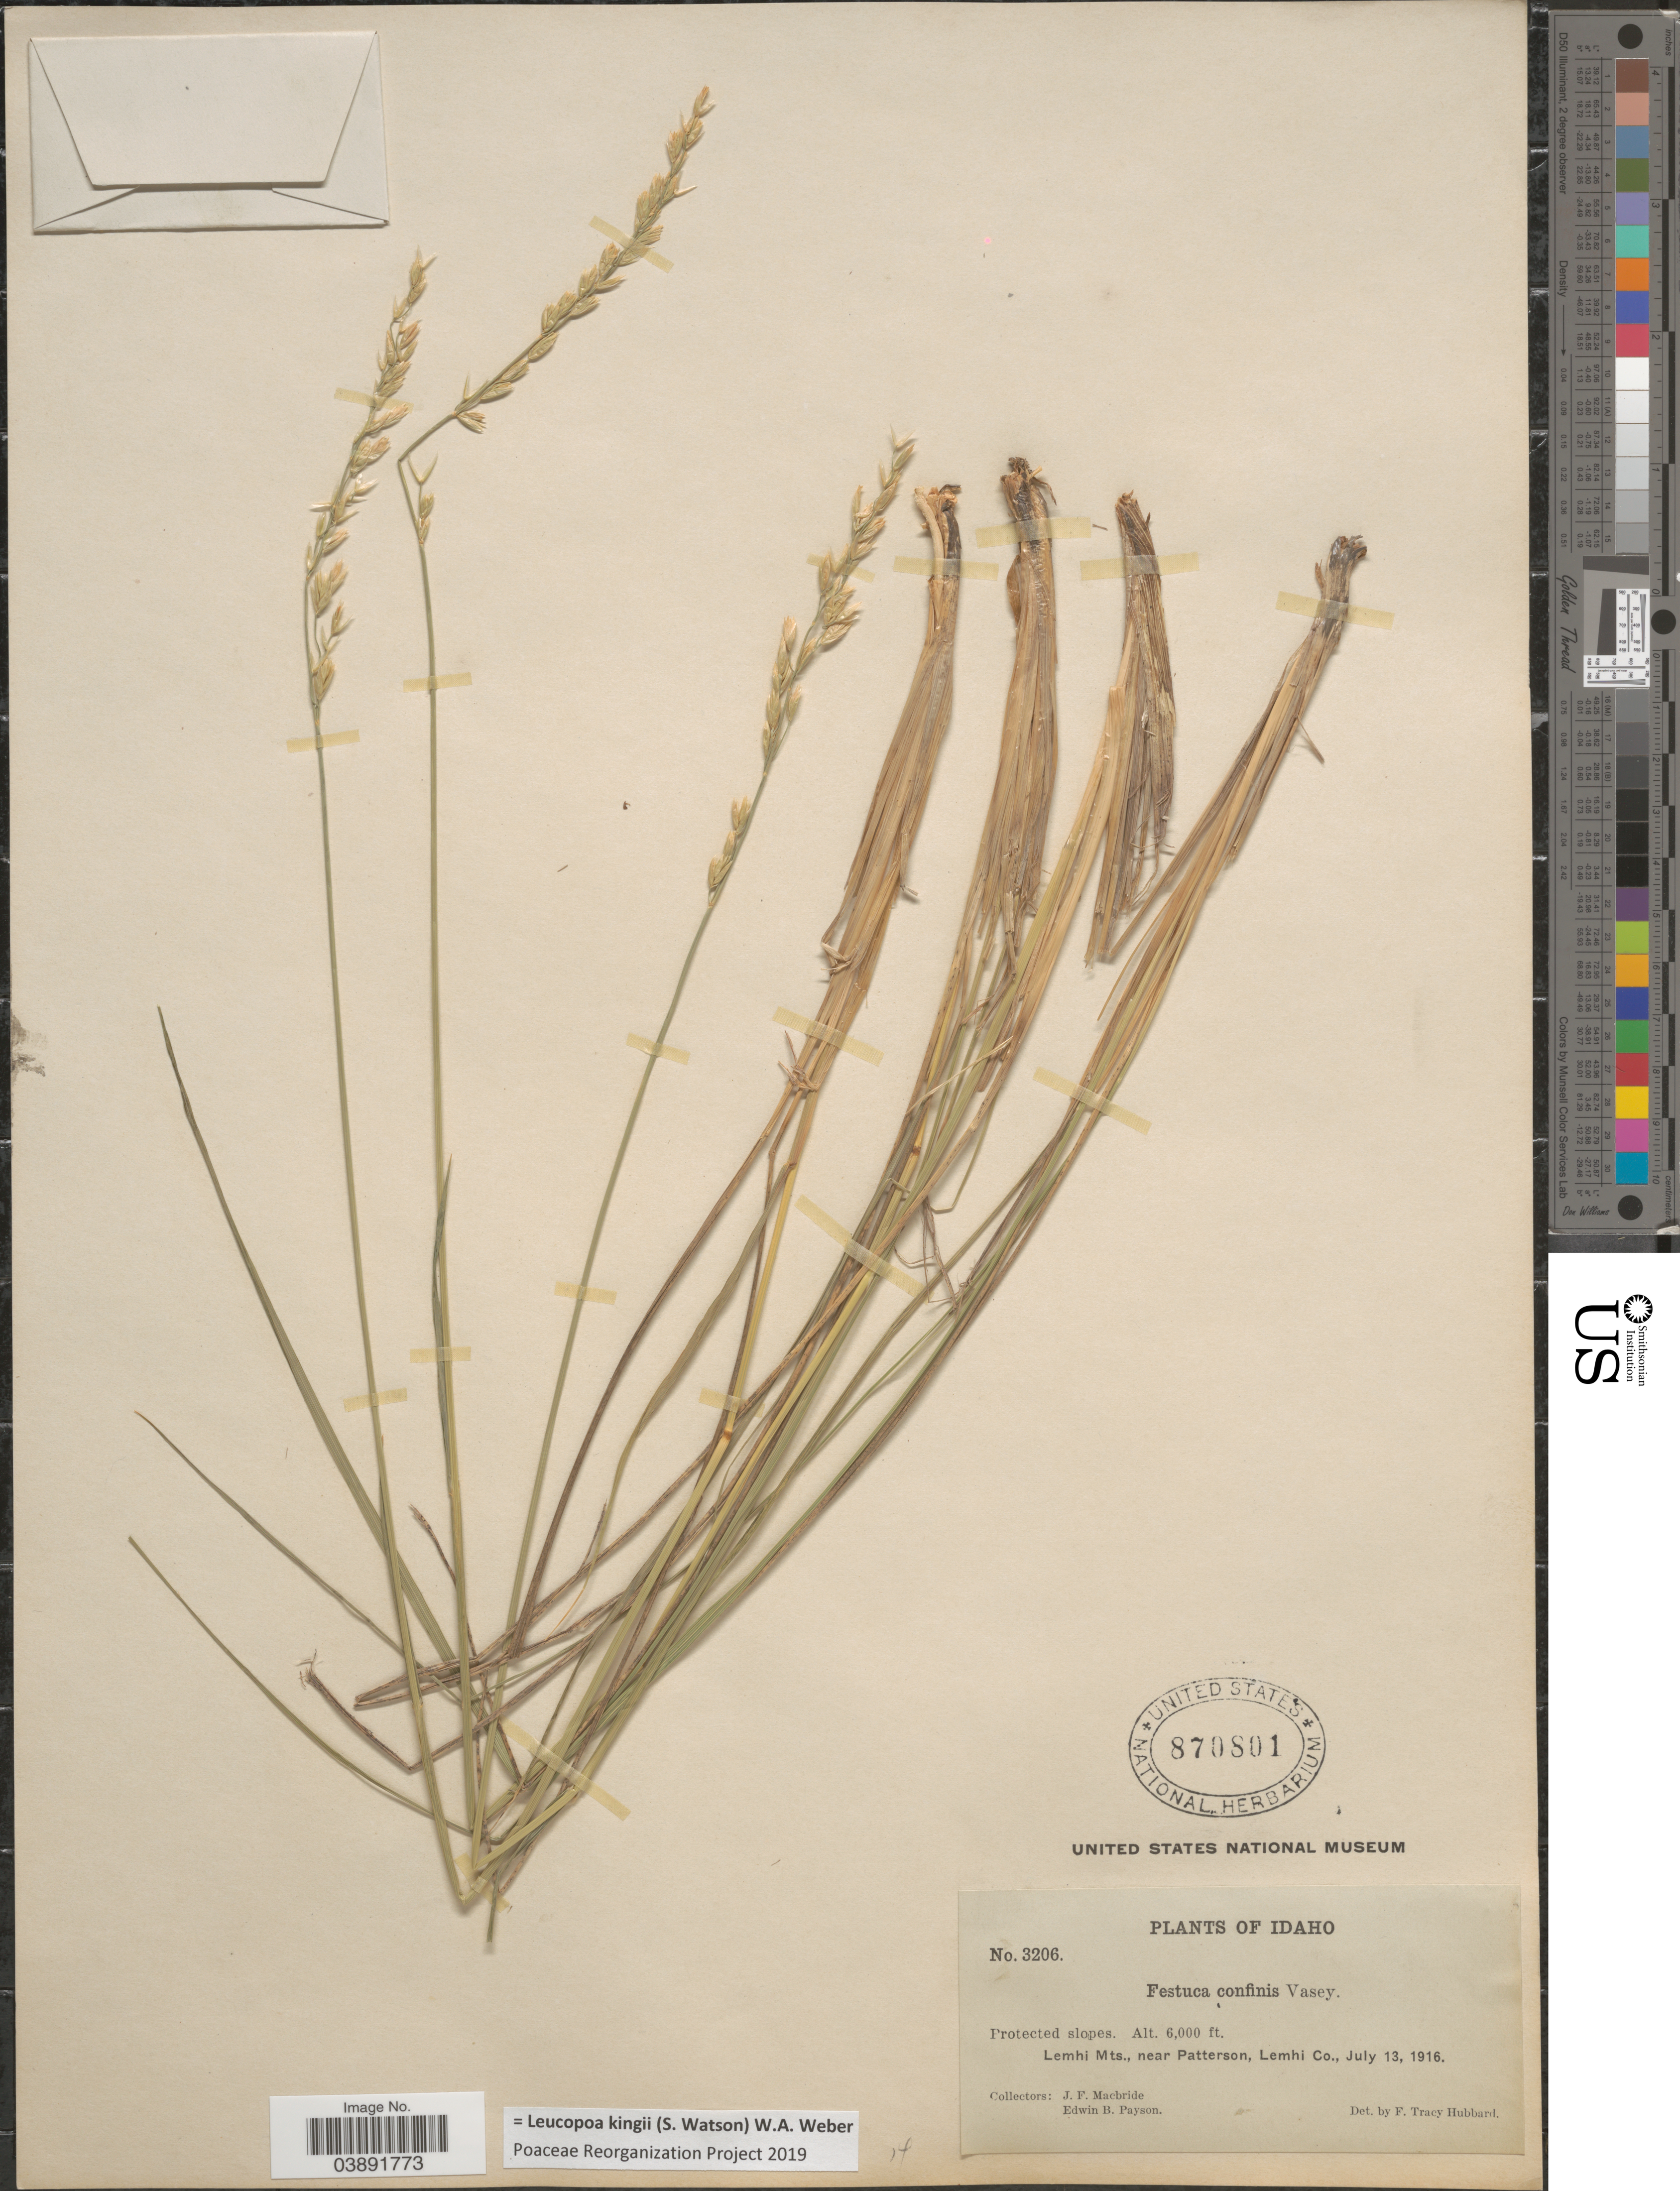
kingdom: Plantae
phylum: Tracheophyta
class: Liliopsida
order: Poales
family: Poaceae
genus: Hesperochloa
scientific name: Hesperochloa kingii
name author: (S. Watson) Rydb.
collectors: J. F. Macbride & E. B. Payson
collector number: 3206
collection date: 1916-07-13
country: United States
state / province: Idaho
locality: Lemhi Mts., near Patterson, Lemhi Co.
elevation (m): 1829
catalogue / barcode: US 870801